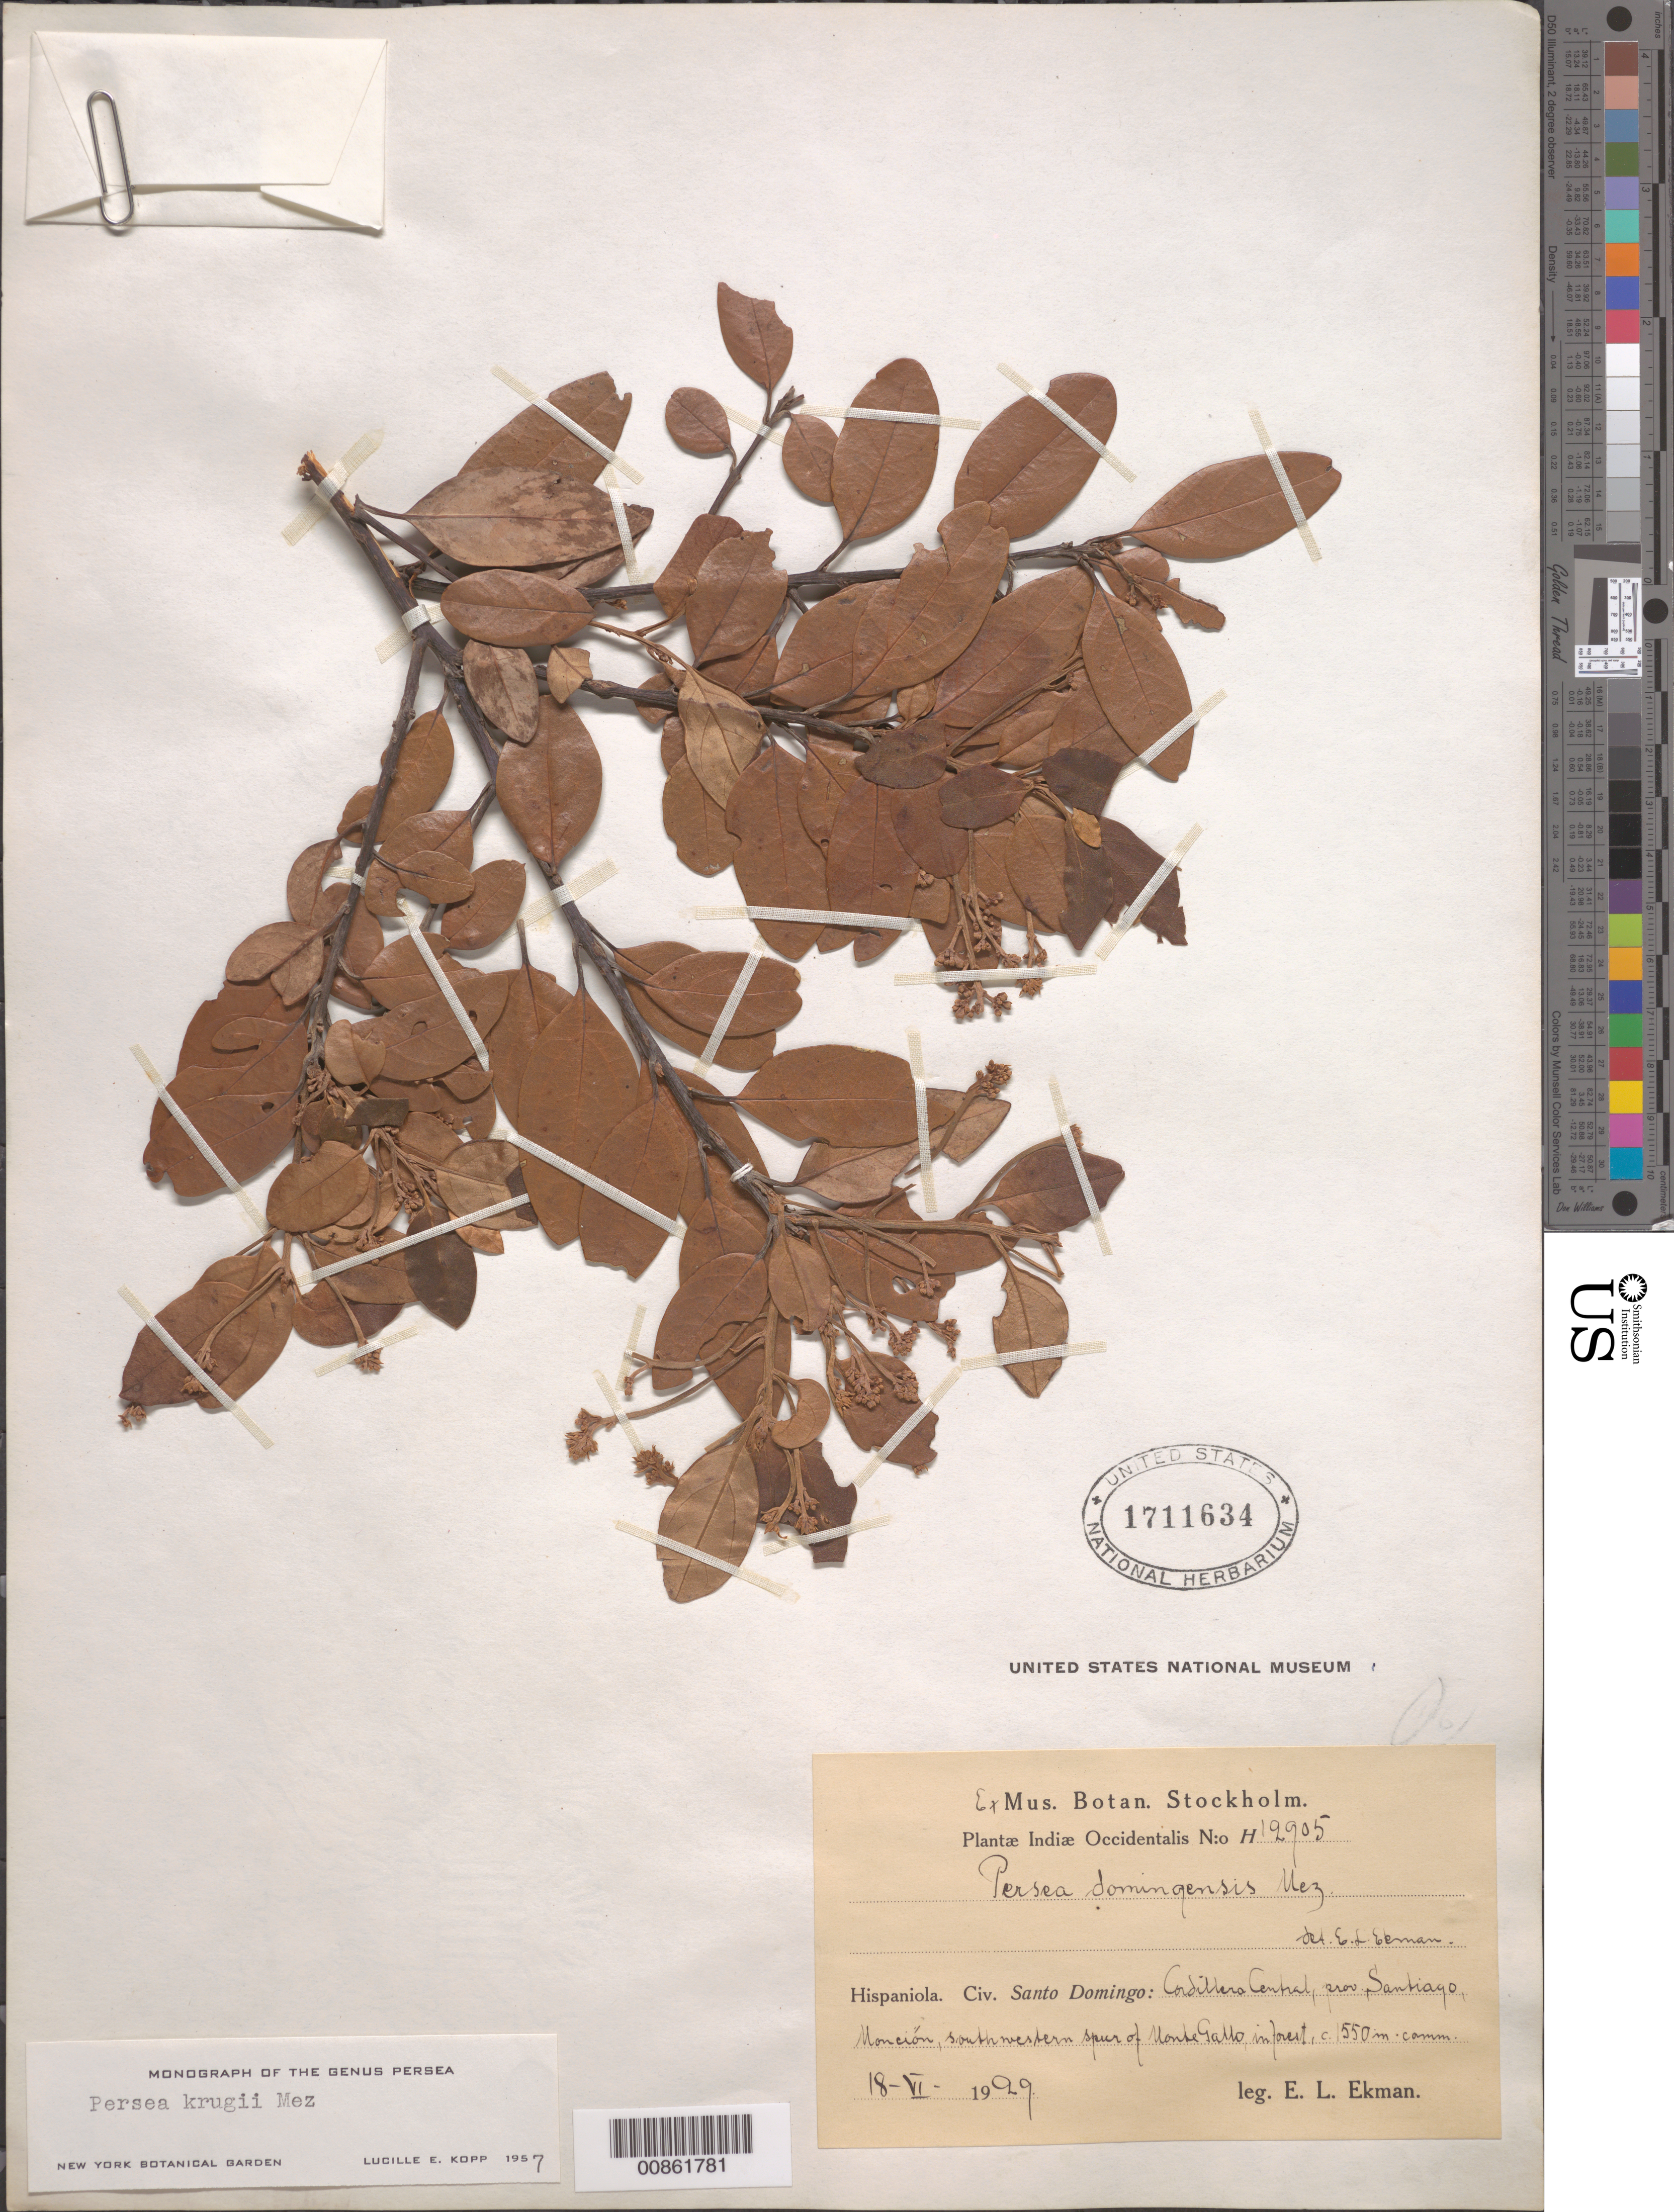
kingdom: Plantae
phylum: Tracheophyta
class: Magnoliopsida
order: Laurales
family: Lauraceae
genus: Persea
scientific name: Persea krugii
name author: Mez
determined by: Kopp, L. E., (NY), New York Botanical Garden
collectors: E. L. Ekman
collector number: H 12905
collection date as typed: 18 Jun 1929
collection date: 1929-06-18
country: Dominican Republic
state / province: Santiago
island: Hispaniola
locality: Cordillera Central, Monción, southwestern spur of Monte Gallo.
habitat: In forest.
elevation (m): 1550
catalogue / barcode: US 1711634